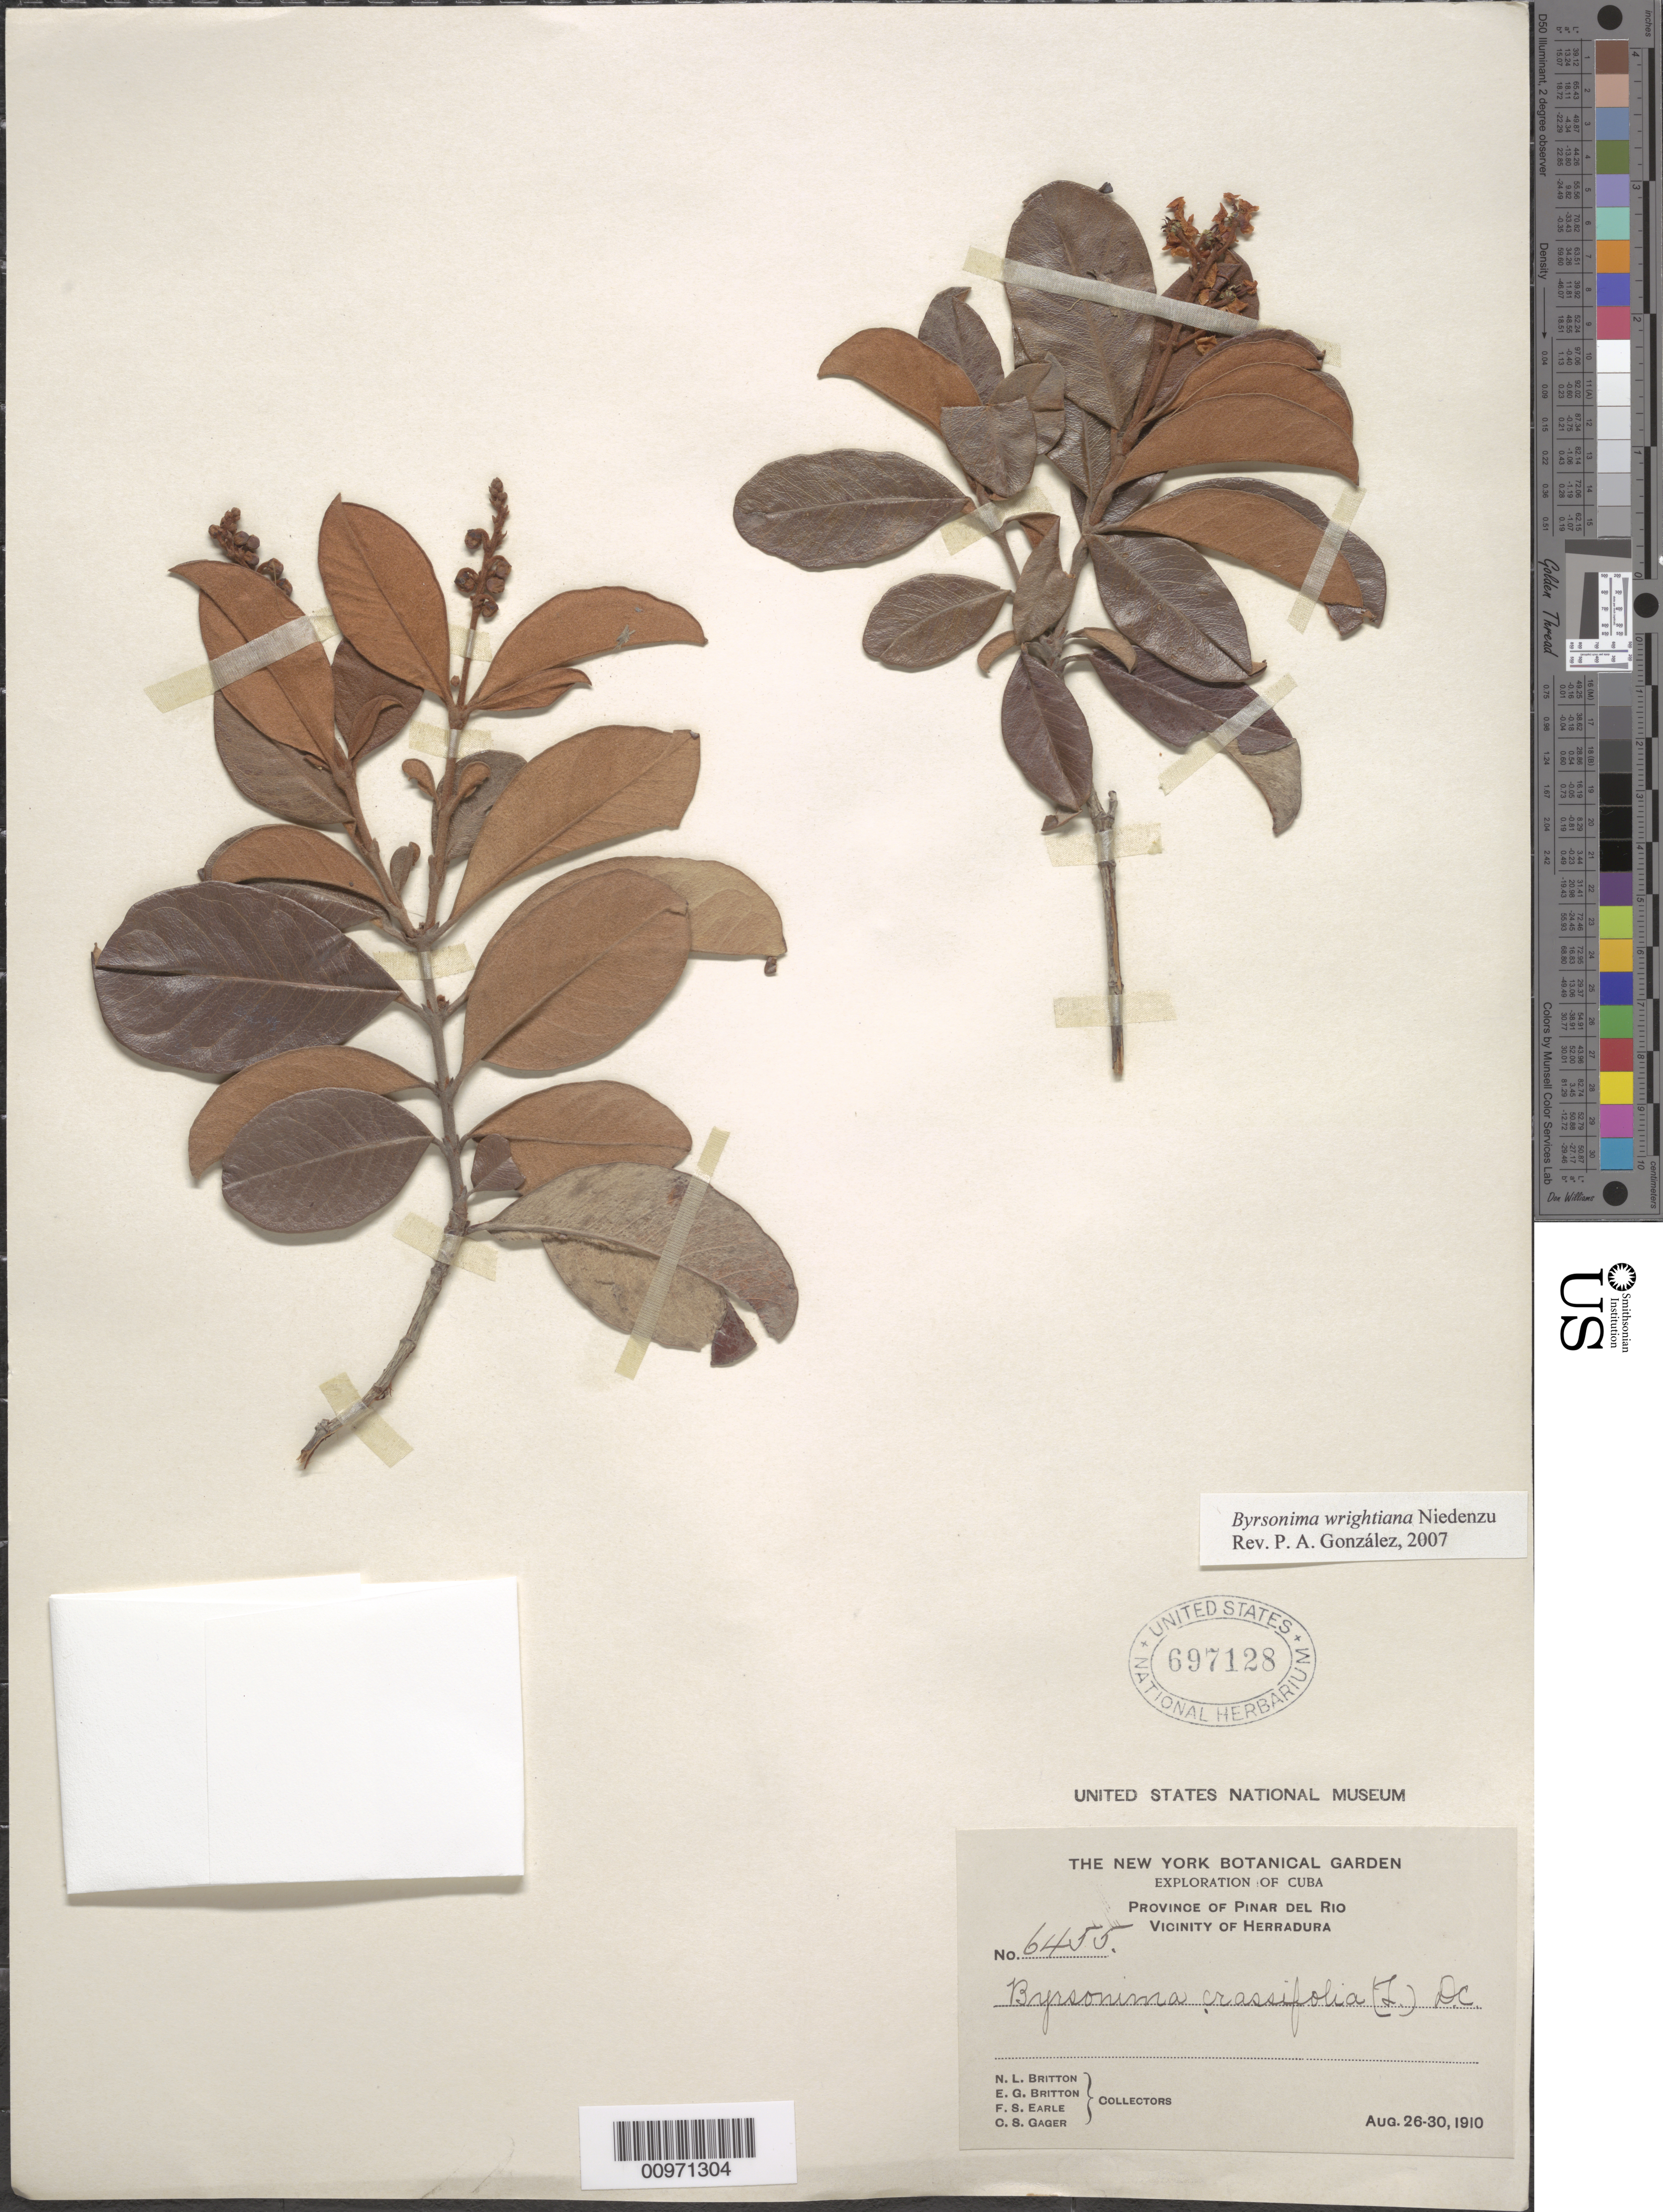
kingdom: Plantae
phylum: Tracheophyta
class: Magnoliopsida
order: Malpighiales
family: Malpighiaceae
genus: Byrsonima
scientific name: Byrsonima wrightiana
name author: Nied.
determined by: González, P. A.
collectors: N. Britton, E. G. Britton, F. S. Earle & C. Gager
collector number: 6455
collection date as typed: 26 Apr 1910 to 30 Apr 1910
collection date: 1910-08-26/1910-08-30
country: Cuba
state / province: Pinar del Rio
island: Cuba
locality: Vicinity of Herradura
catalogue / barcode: US 697128